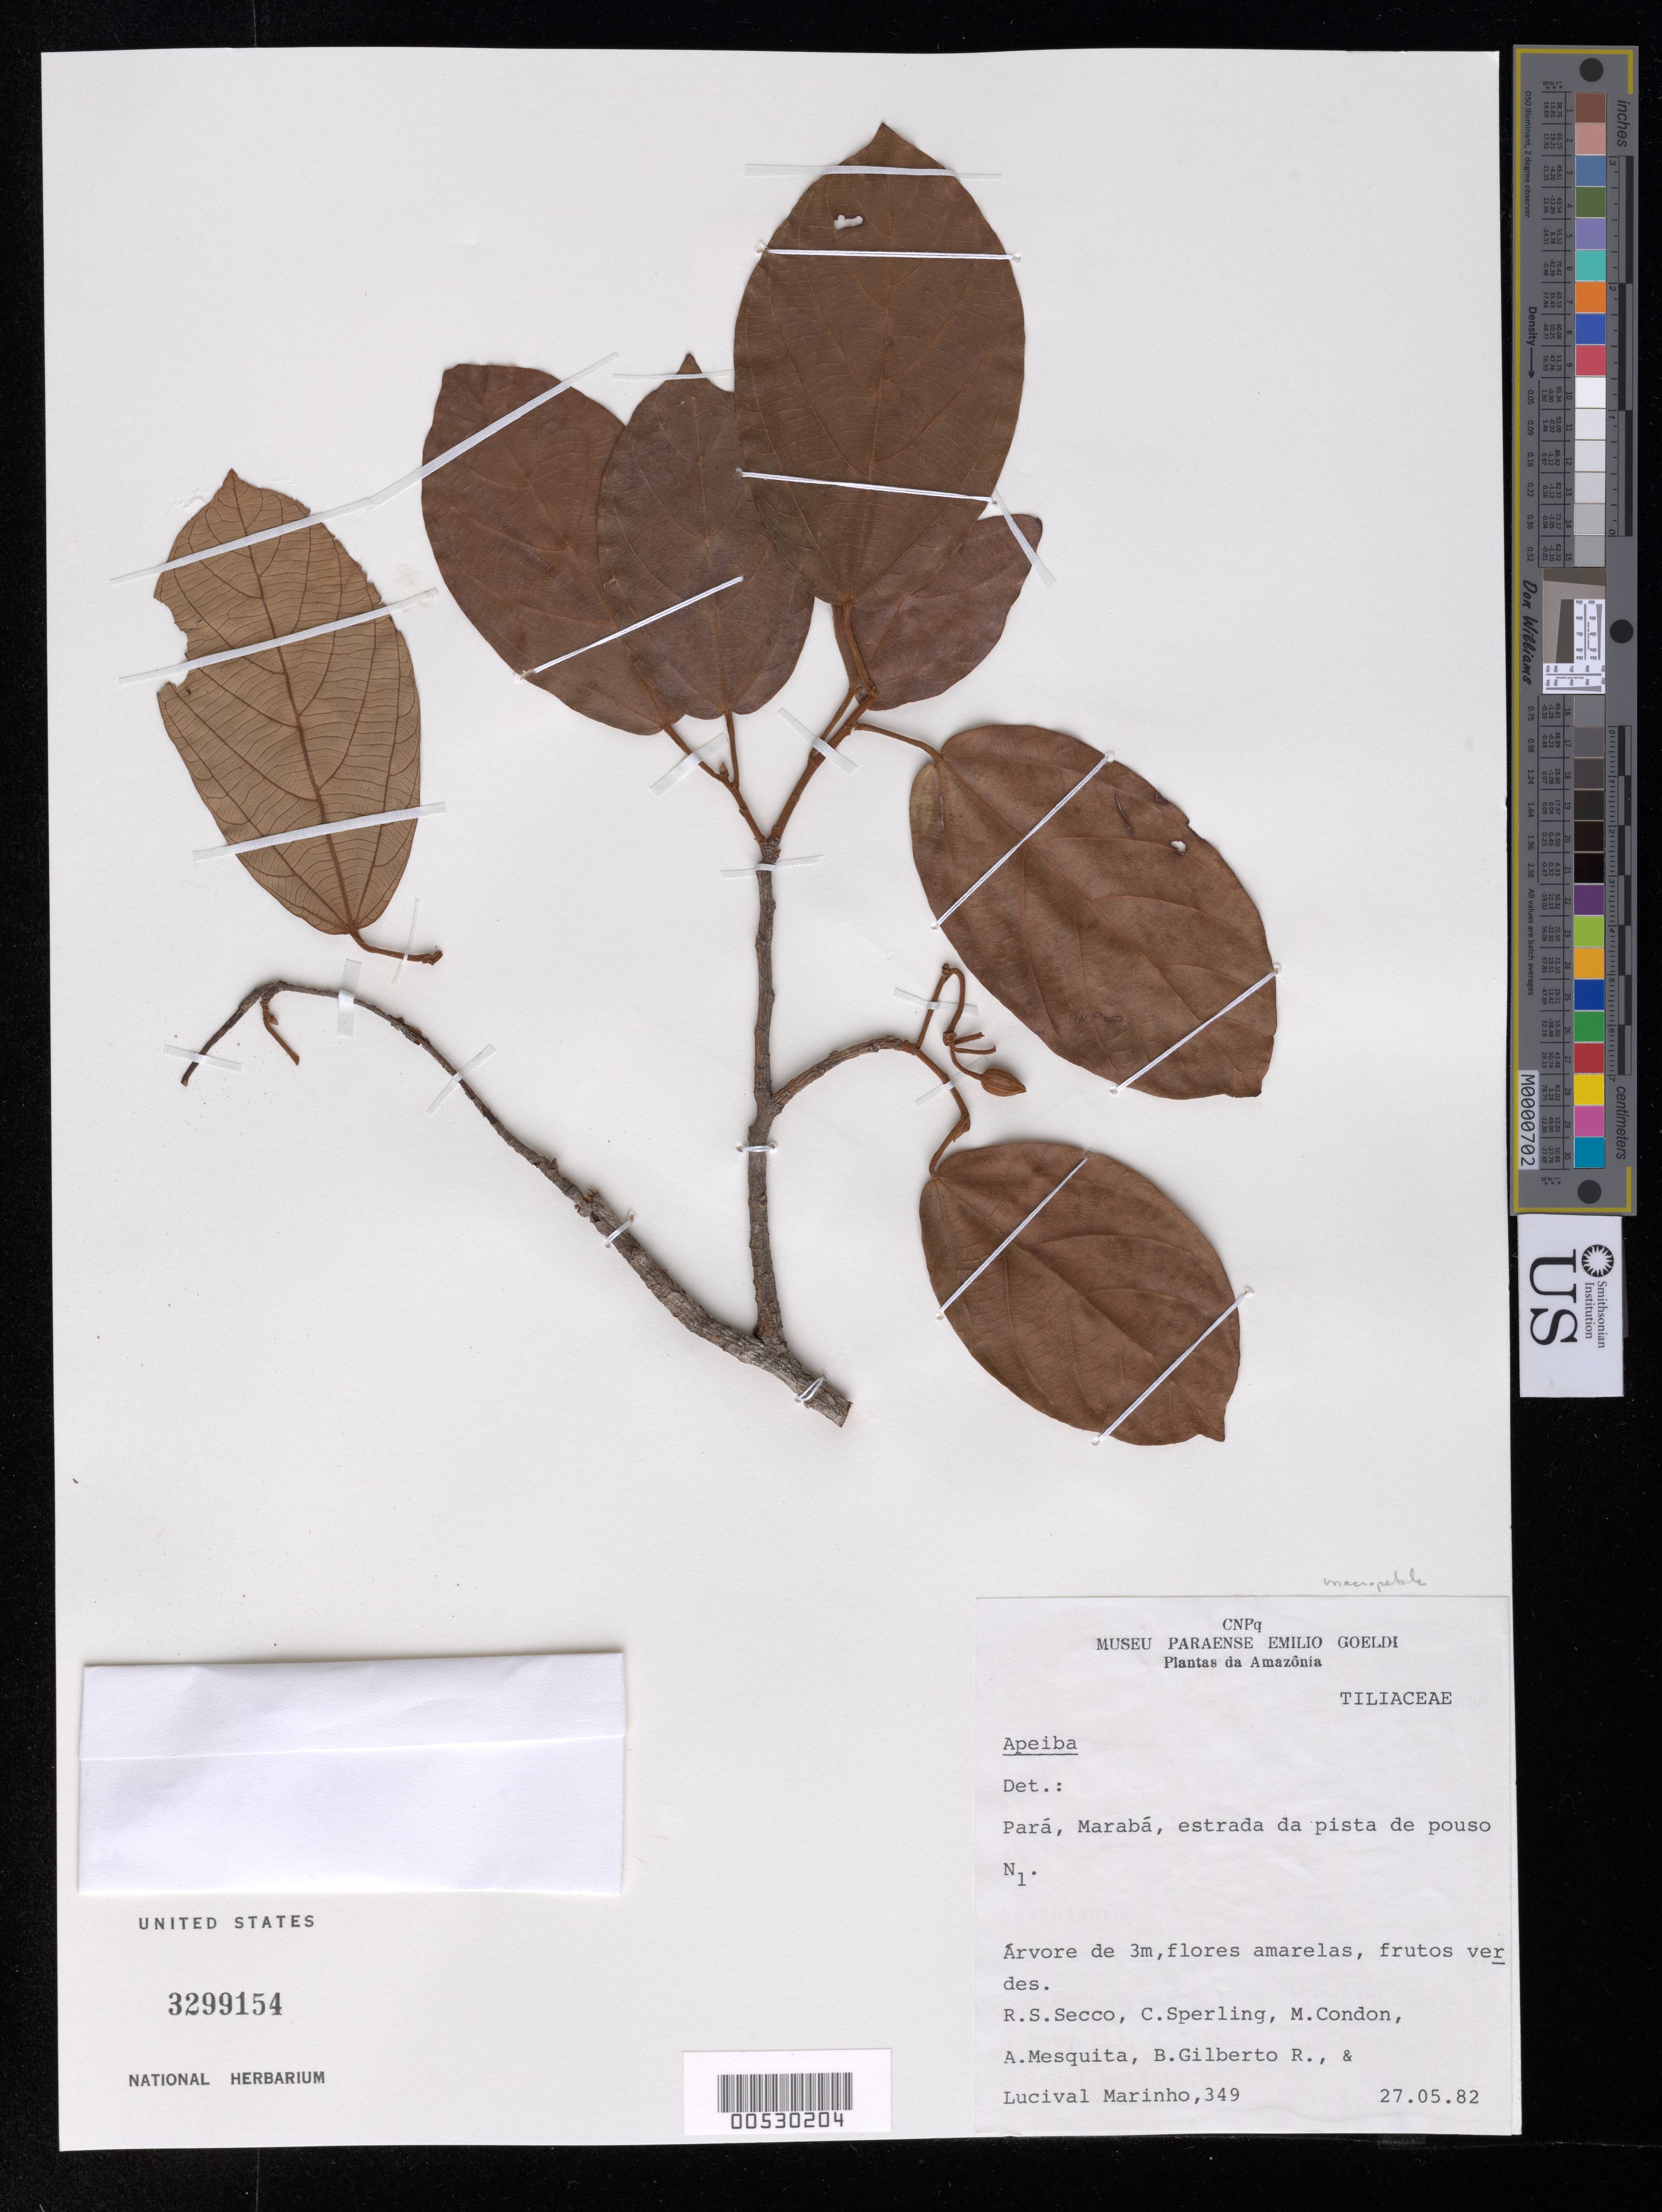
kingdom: Plantae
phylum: Tracheophyta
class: Magnoliopsida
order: Malvales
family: Malvaceae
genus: Apeiba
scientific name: Apeiba macropetala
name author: Ducke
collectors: R. S. Secco, C. R. Sperling, M. A. Condon & A. Mesquite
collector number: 349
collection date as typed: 27 May 1982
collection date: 1982-05-27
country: Brazil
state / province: Pará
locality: Maraba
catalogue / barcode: US 3299154